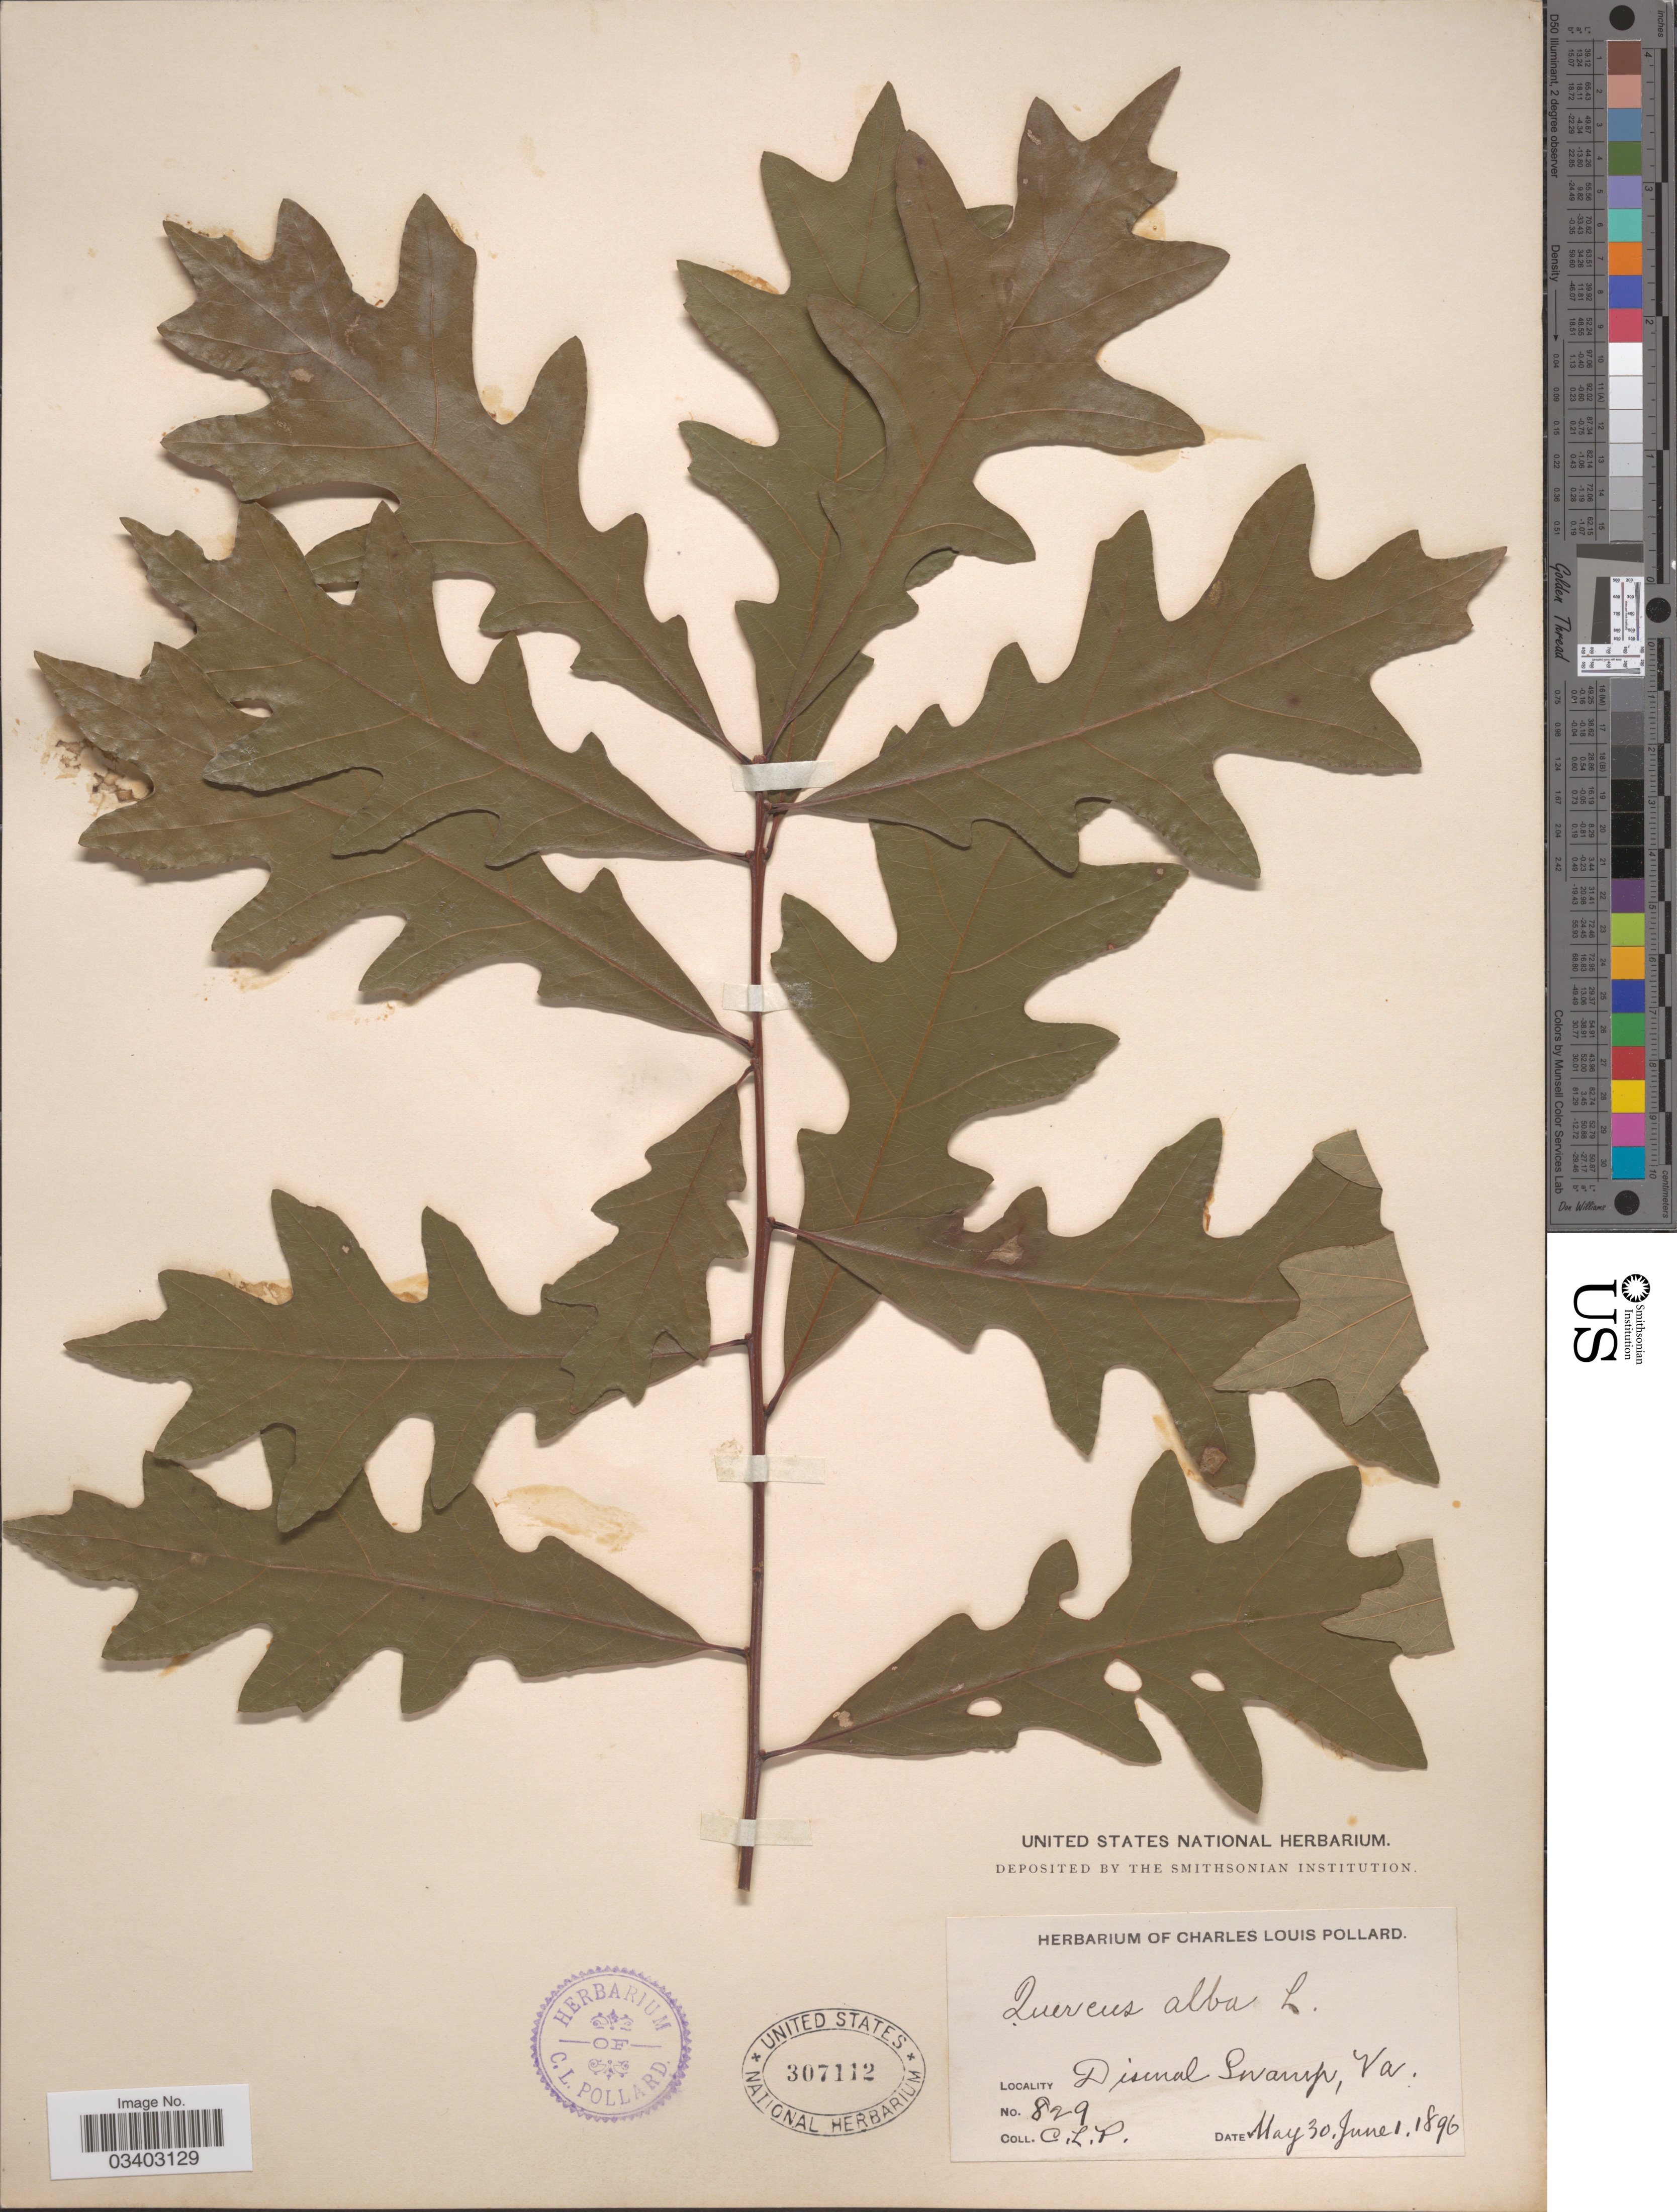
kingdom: Plantae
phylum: Tracheophyta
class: Magnoliopsida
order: Fagales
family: Fagaceae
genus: Quercus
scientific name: Quercus alba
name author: L.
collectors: C. L. Pollard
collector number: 829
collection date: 1896-05-30/1896-06-01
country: United States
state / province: Virginia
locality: Dismal Swamp.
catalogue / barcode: US 307112